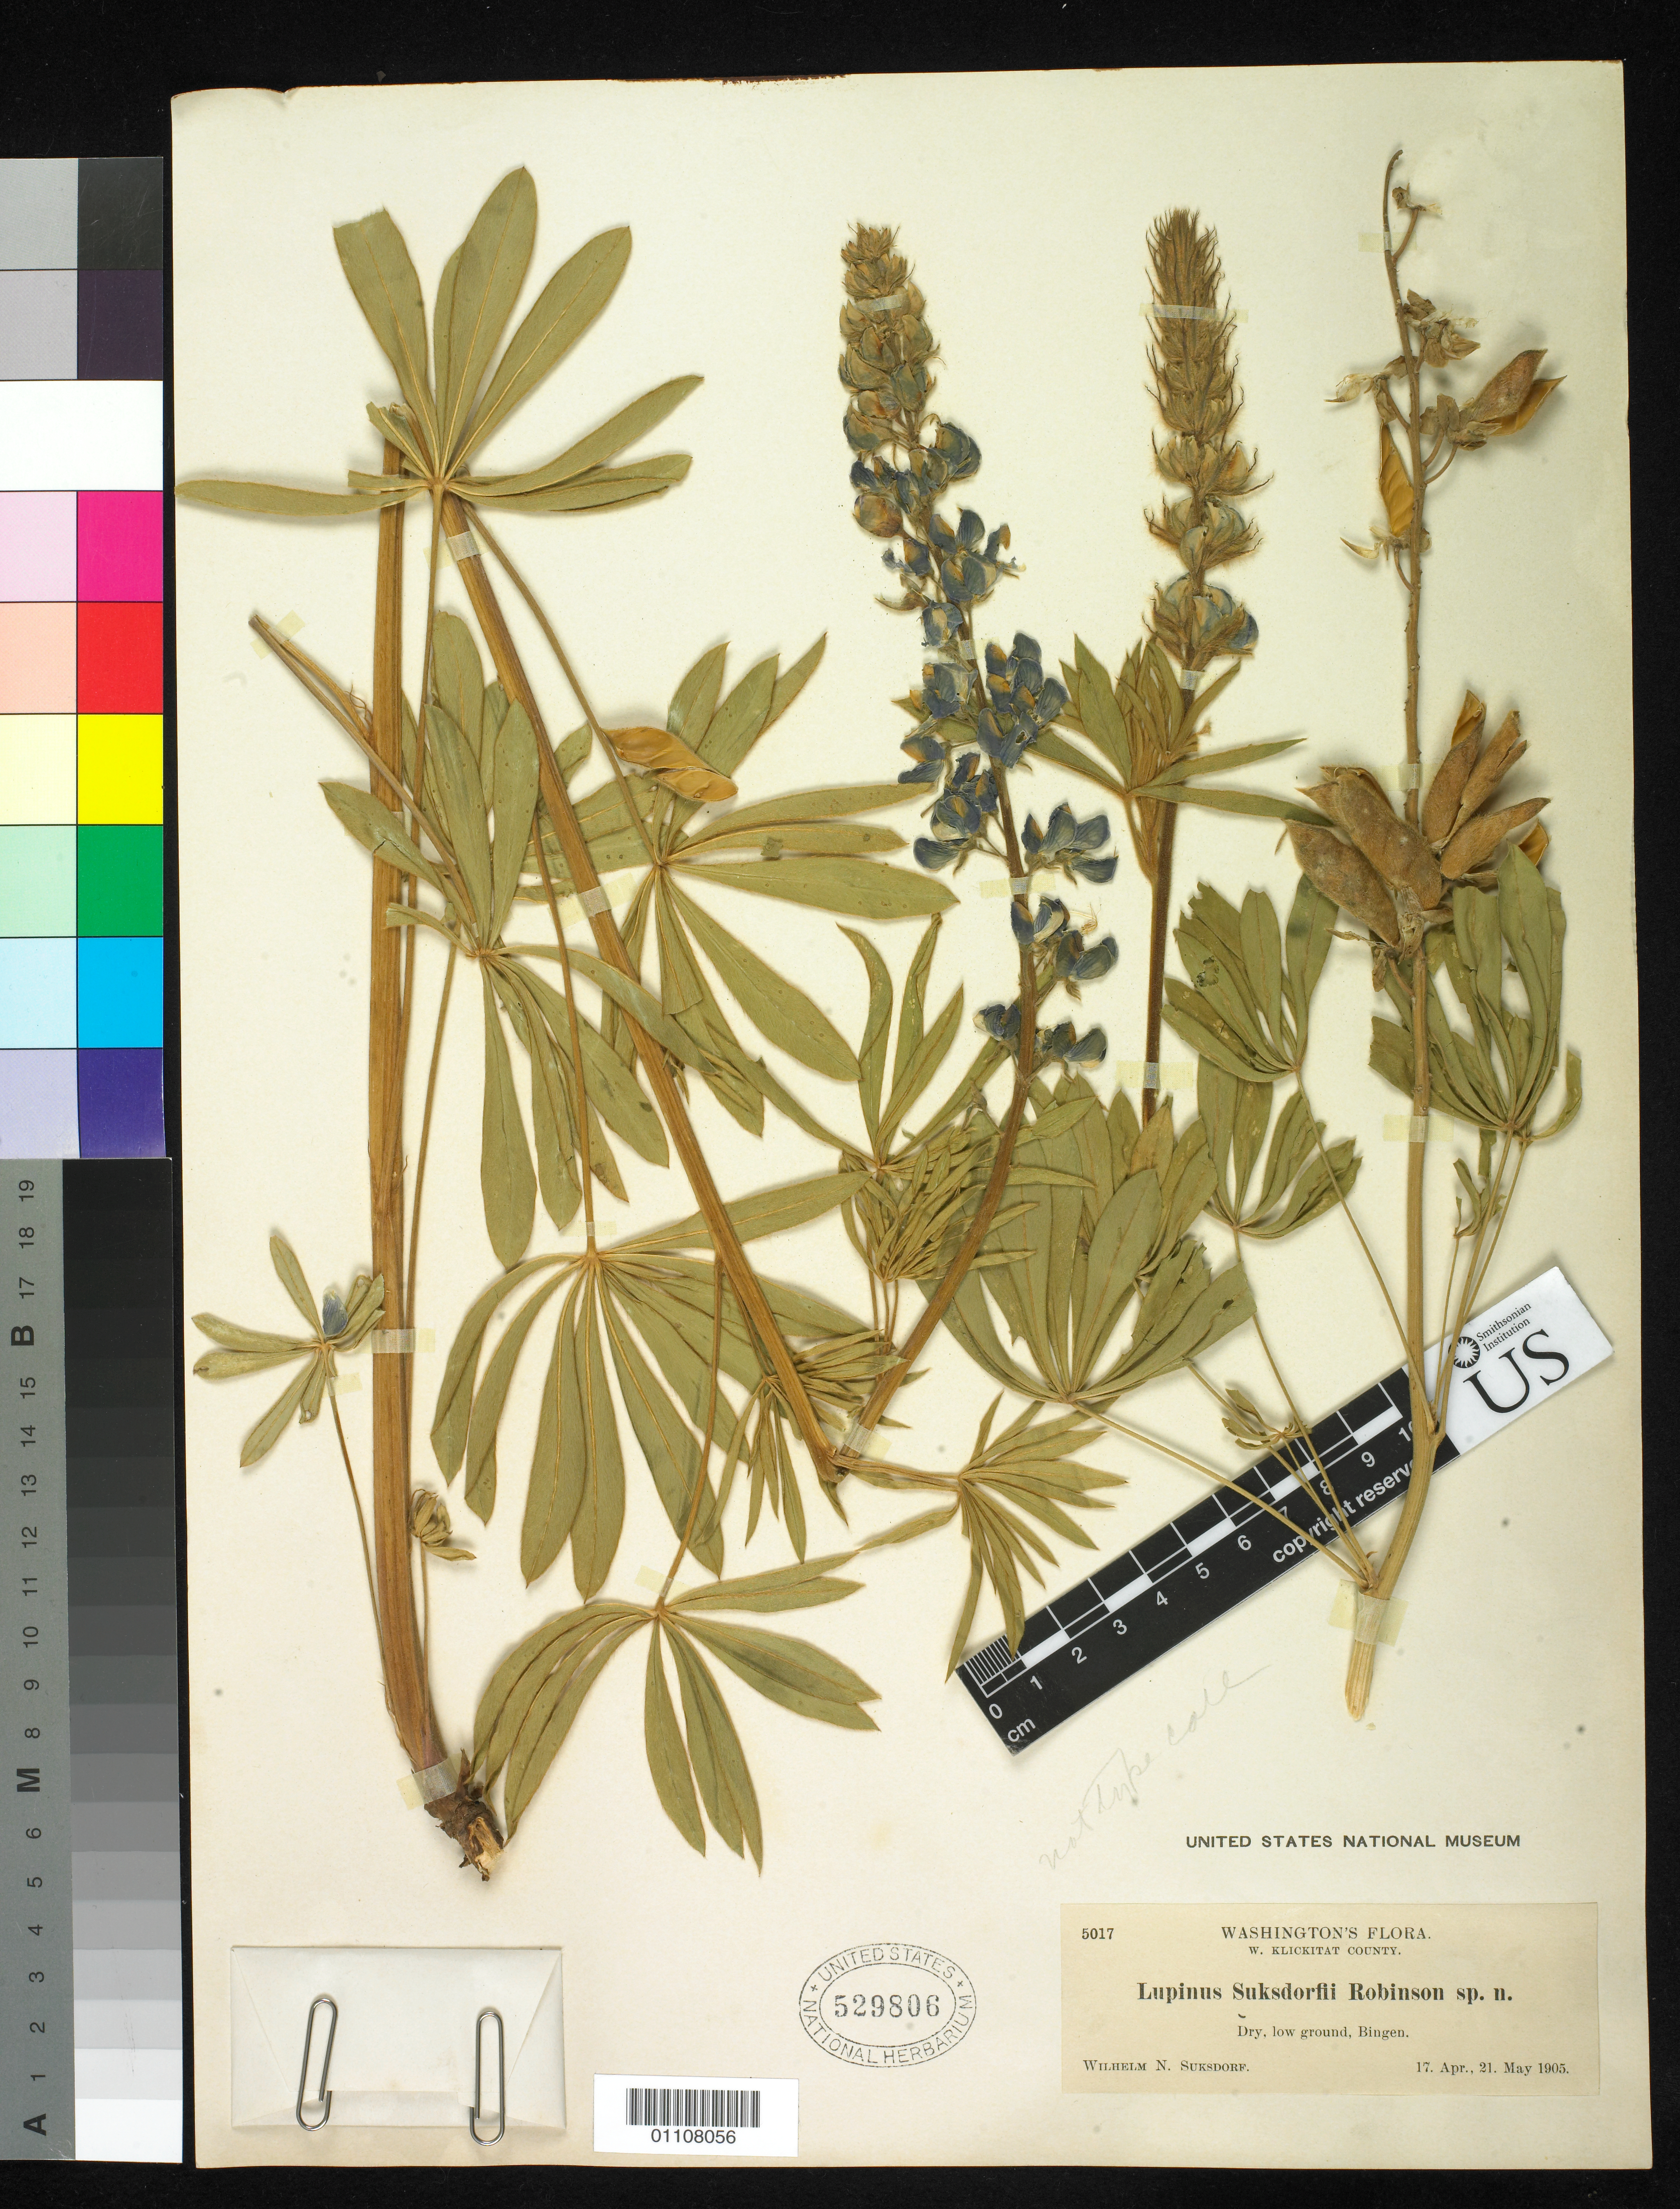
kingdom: Plantae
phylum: Tracheophyta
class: Magnoliopsida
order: Fabales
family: Fabaceae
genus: Lupinus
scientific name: Lupinus suksdorfii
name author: B.L. Rob. ex Piper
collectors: W. N. Suksdorf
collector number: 5017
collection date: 1905-04-17,1905-05-21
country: United States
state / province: Washington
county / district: Klickitat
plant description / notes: Possibly original material (specimens collected 1905, name published 1906) but not cited in protologue and not type material.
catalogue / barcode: US 529806